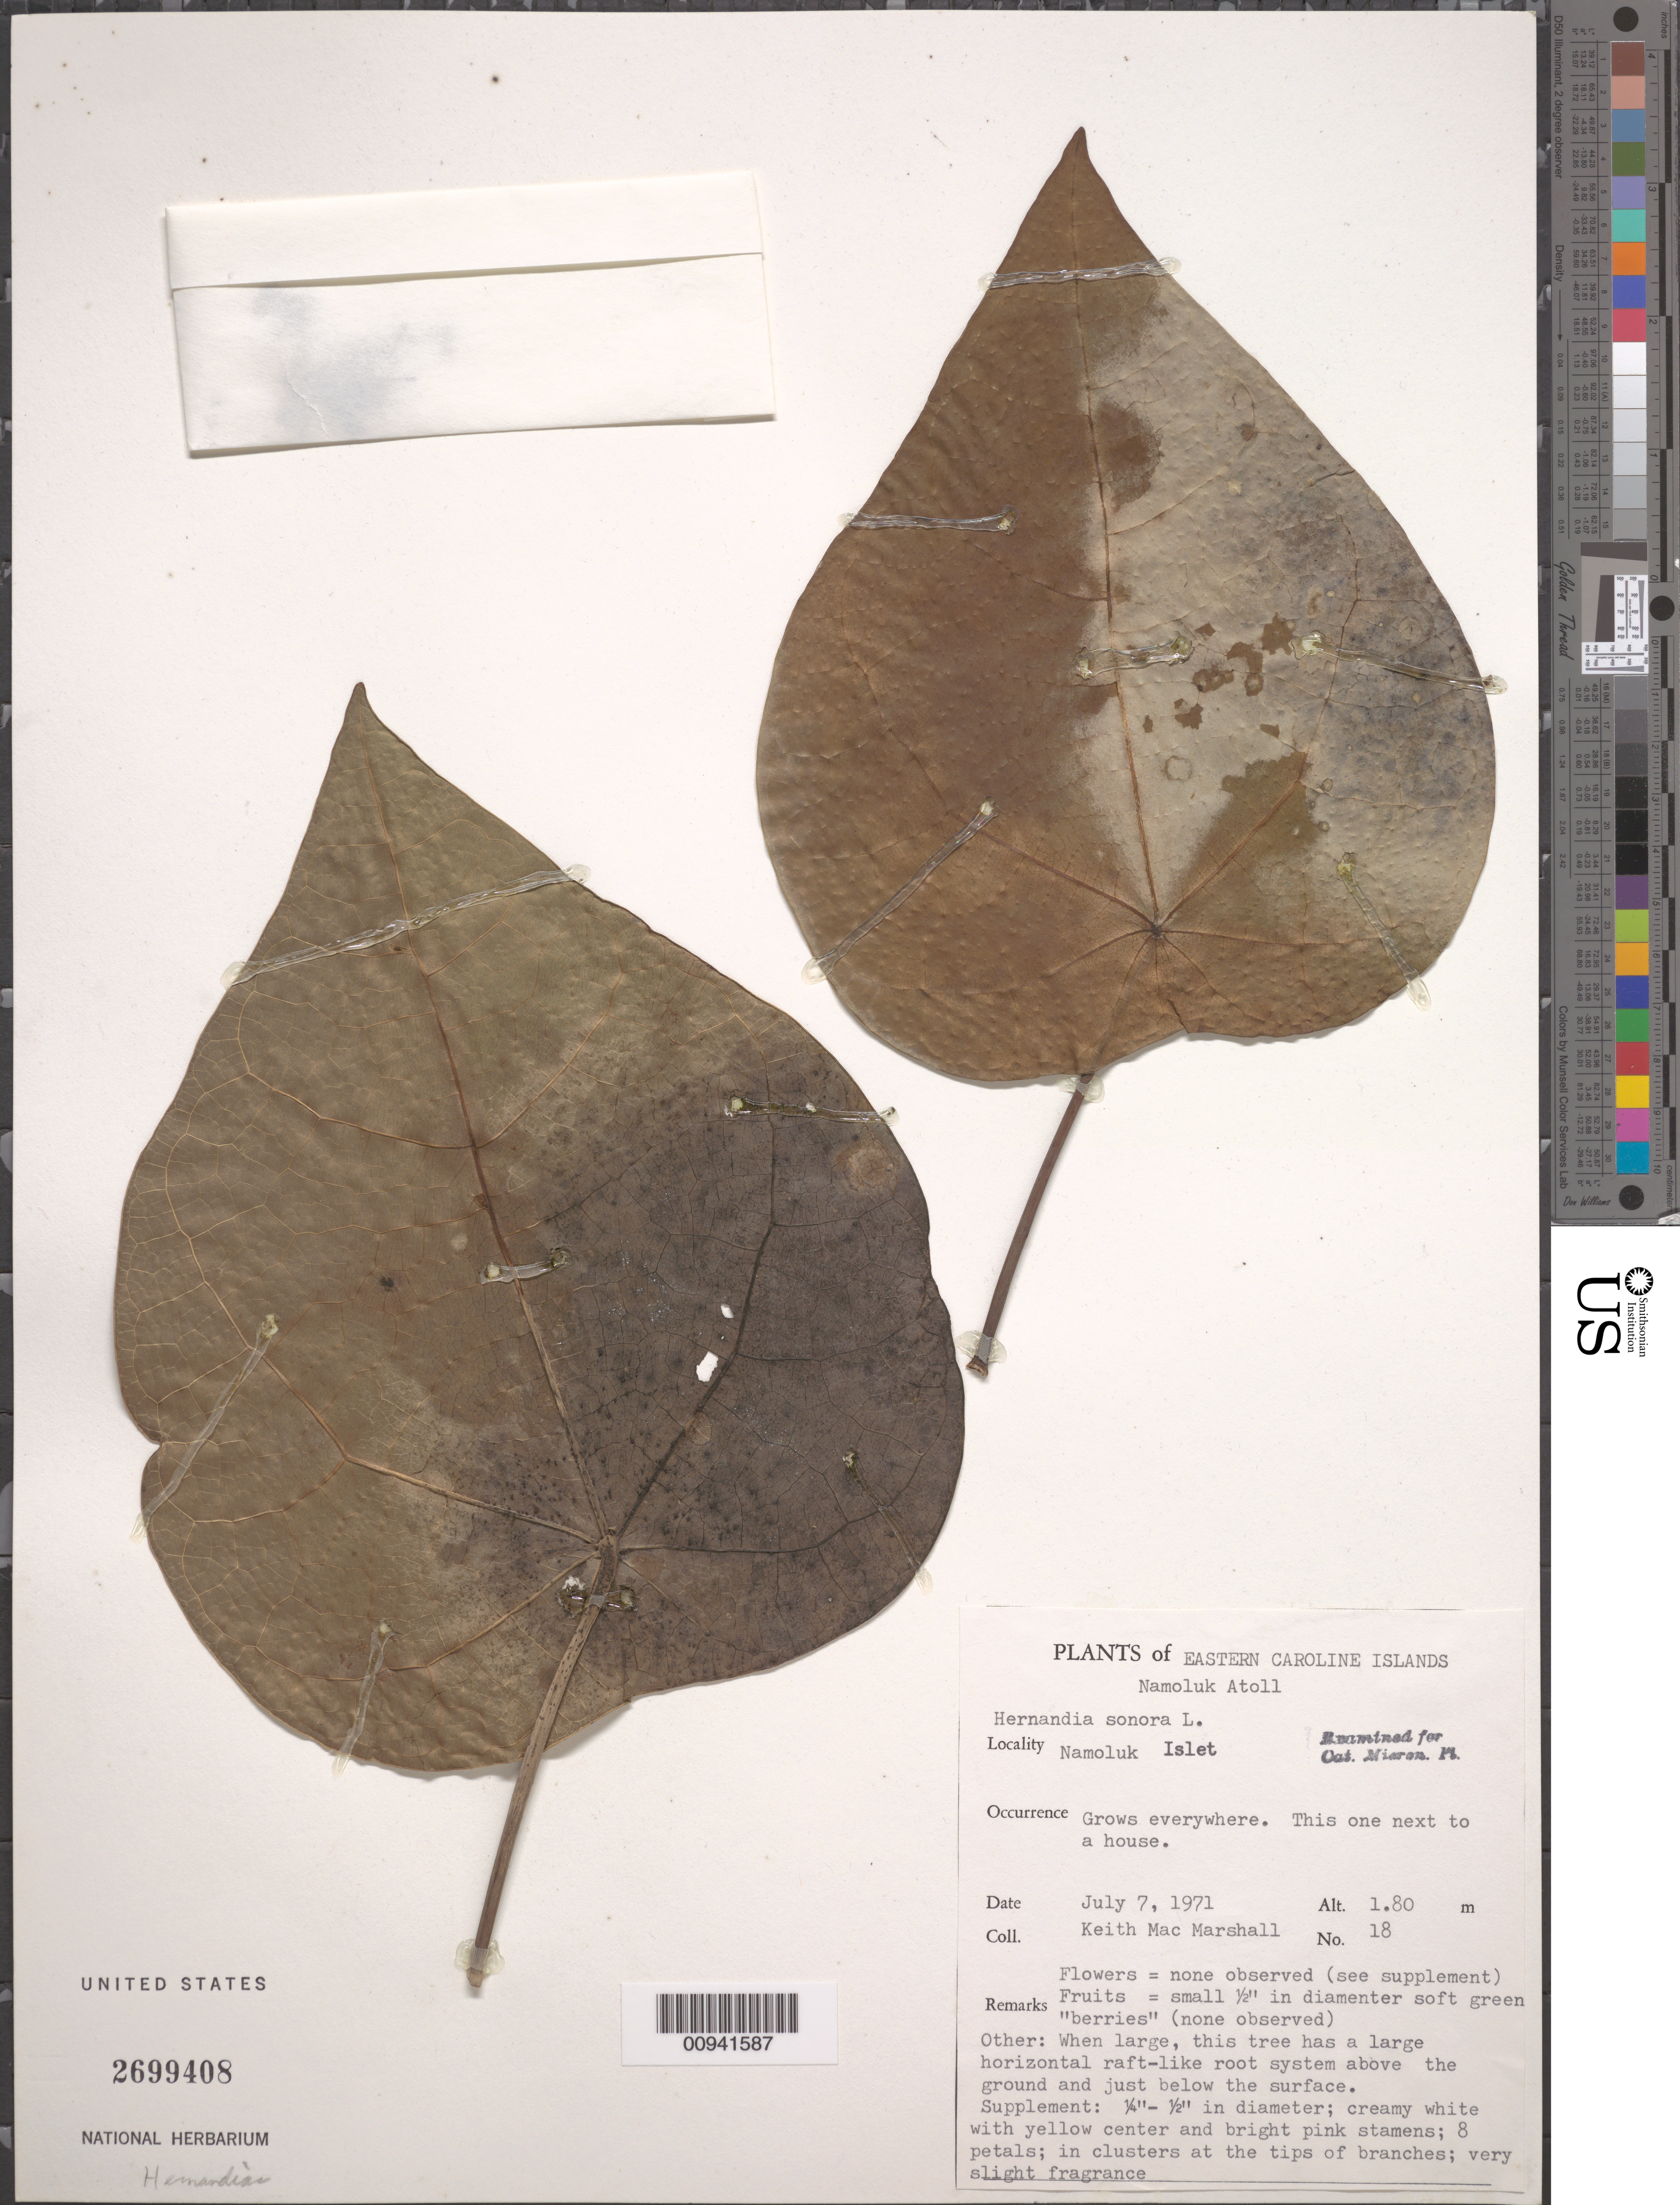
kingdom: Plantae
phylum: Tracheophyta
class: Magnoliopsida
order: Laurales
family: Hernandiaceae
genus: Hernandia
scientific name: Hernandia nymphaeifolia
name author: (C. Presl) Kubitzki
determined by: Strong, M. T., (US), Smithsonian Institution - National Museum of Natural History (UNITED STATES)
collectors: K. M. Marshall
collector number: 18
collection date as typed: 07 Jul 1971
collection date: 1971-07-07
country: Micronesia, Federated States of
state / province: Truk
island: Namokuk [Namoluk] Atoll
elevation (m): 1.8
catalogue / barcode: US 2699408